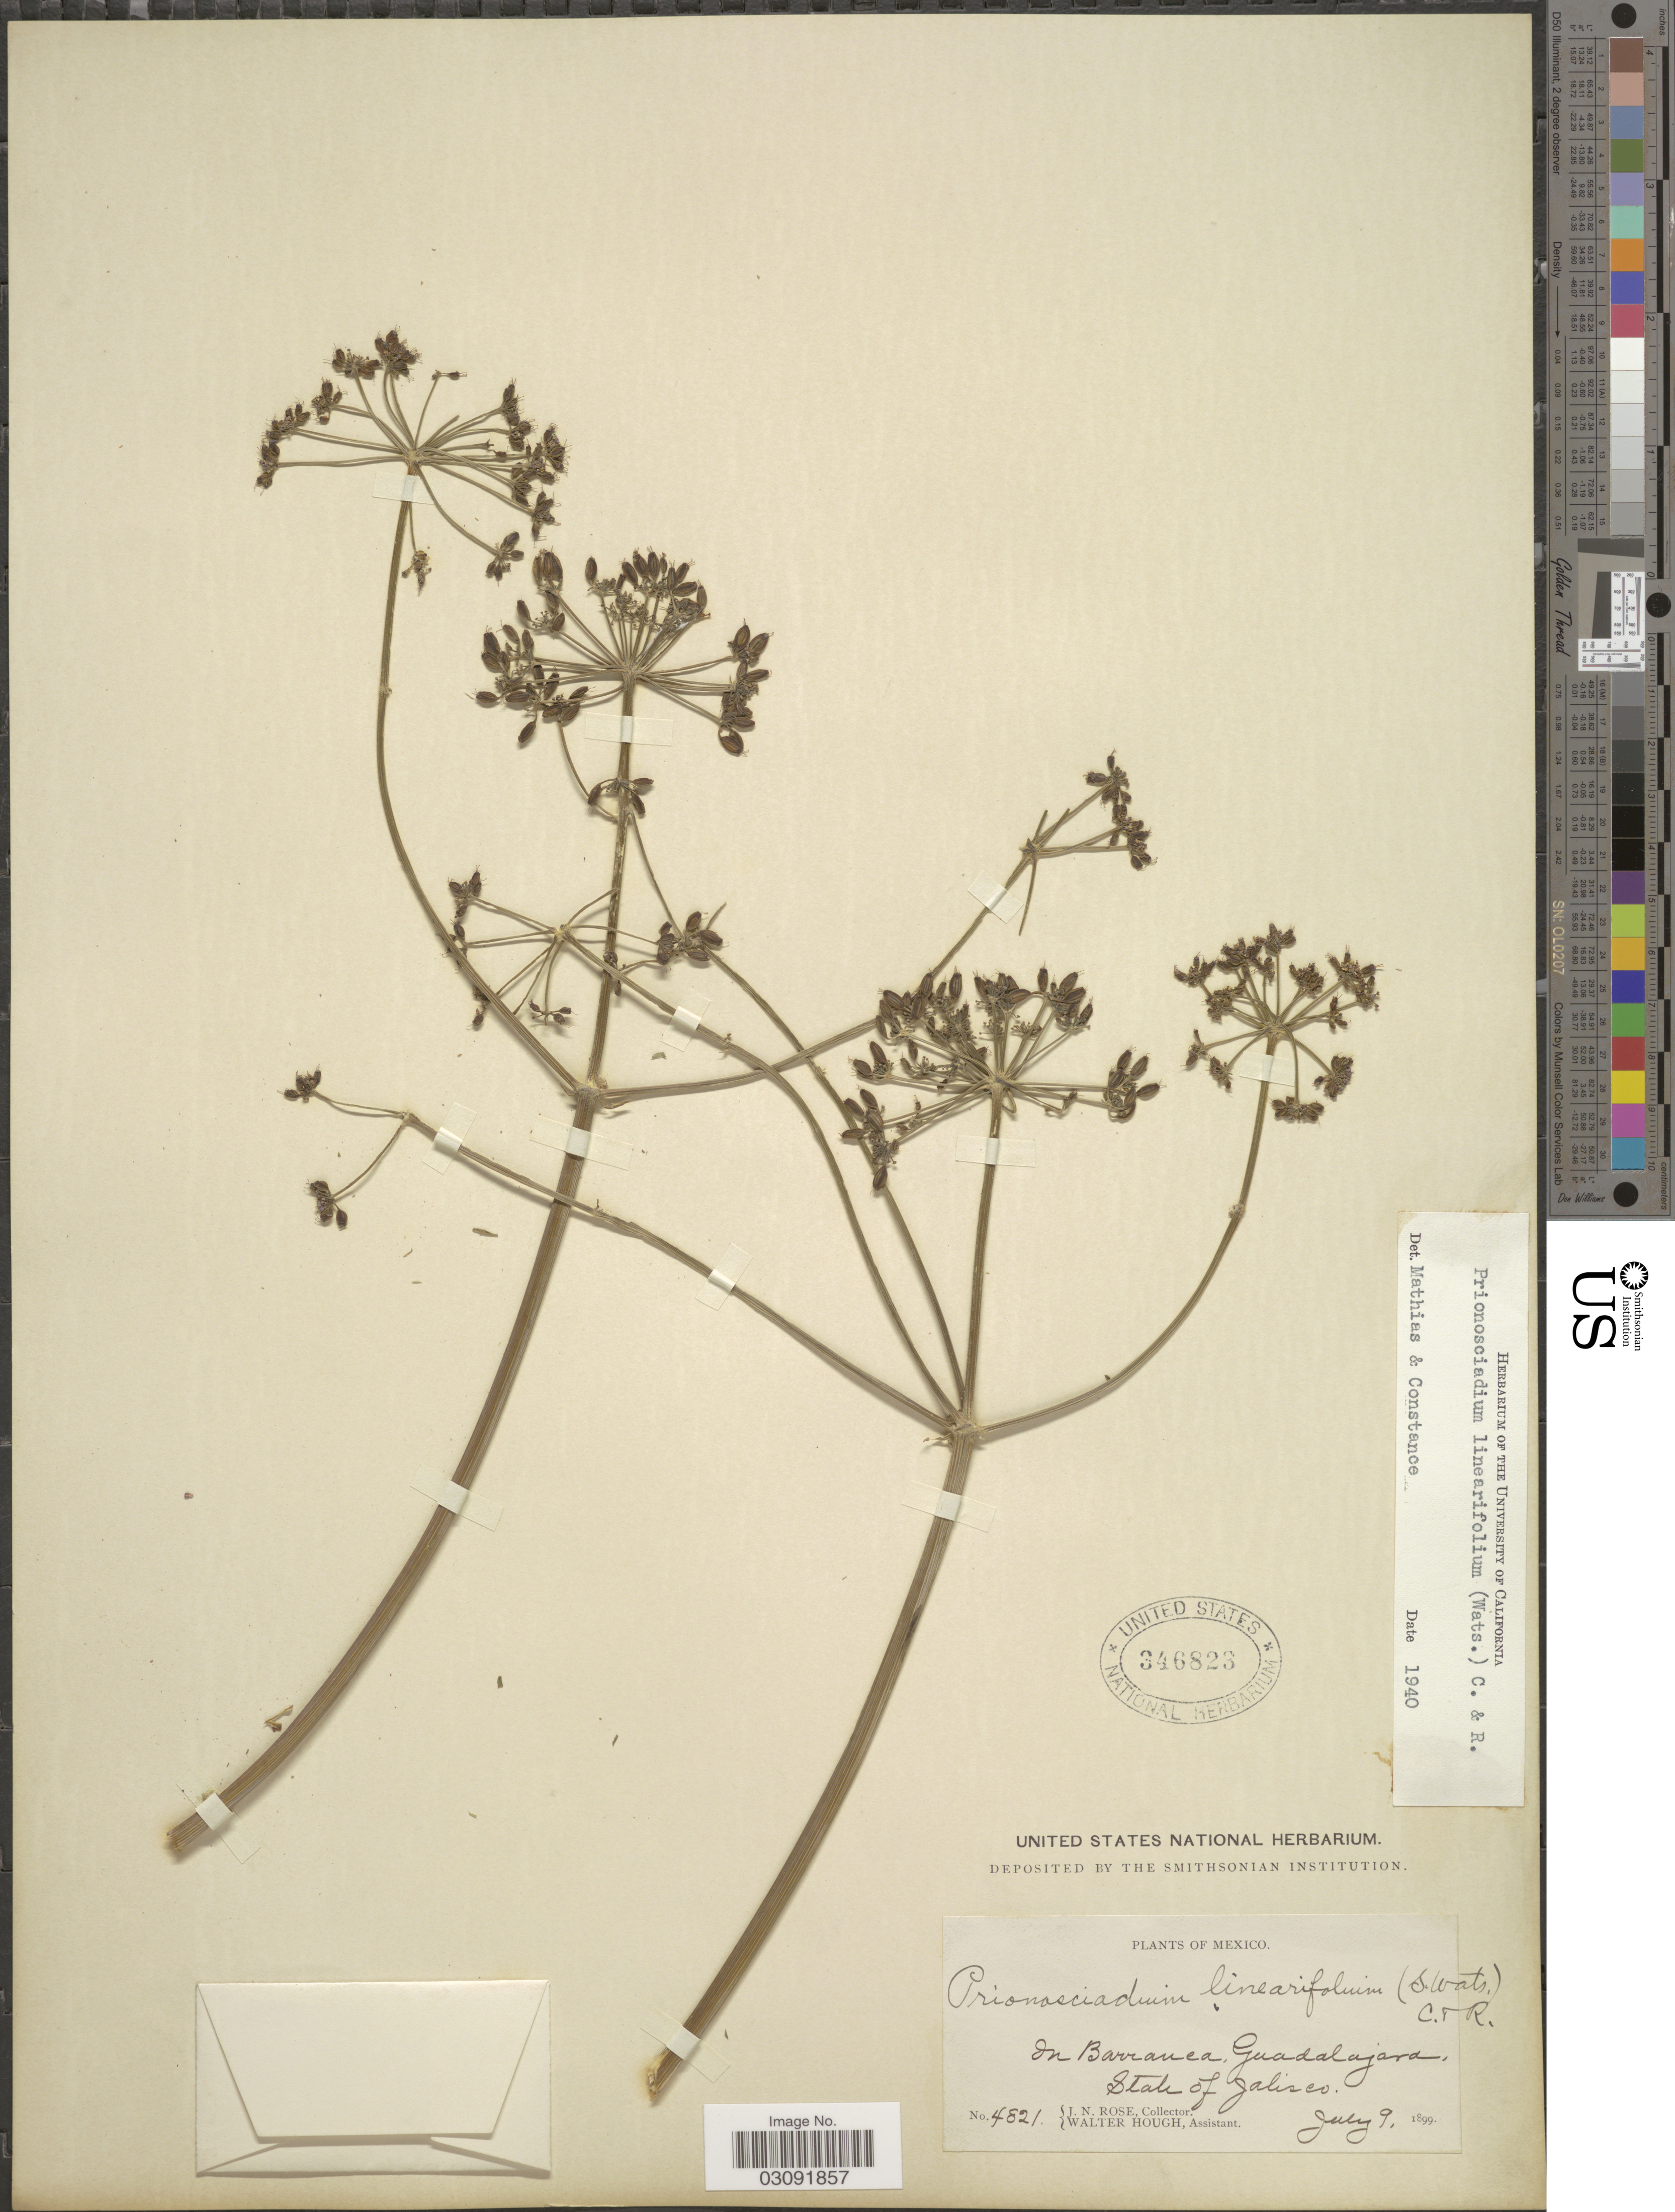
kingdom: Plantae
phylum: Tracheophyta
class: Magnoliopsida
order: Apiales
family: Apiaceae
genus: Prionosciadium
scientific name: Prionosciadium linearifolium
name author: (S. Watson) J.M. Coult. & Rose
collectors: J. N. Rose & W. Hough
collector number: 4821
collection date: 1899-07-09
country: Mexico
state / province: Jalisco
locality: In Barranca, Guadalajara.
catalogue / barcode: US 346823